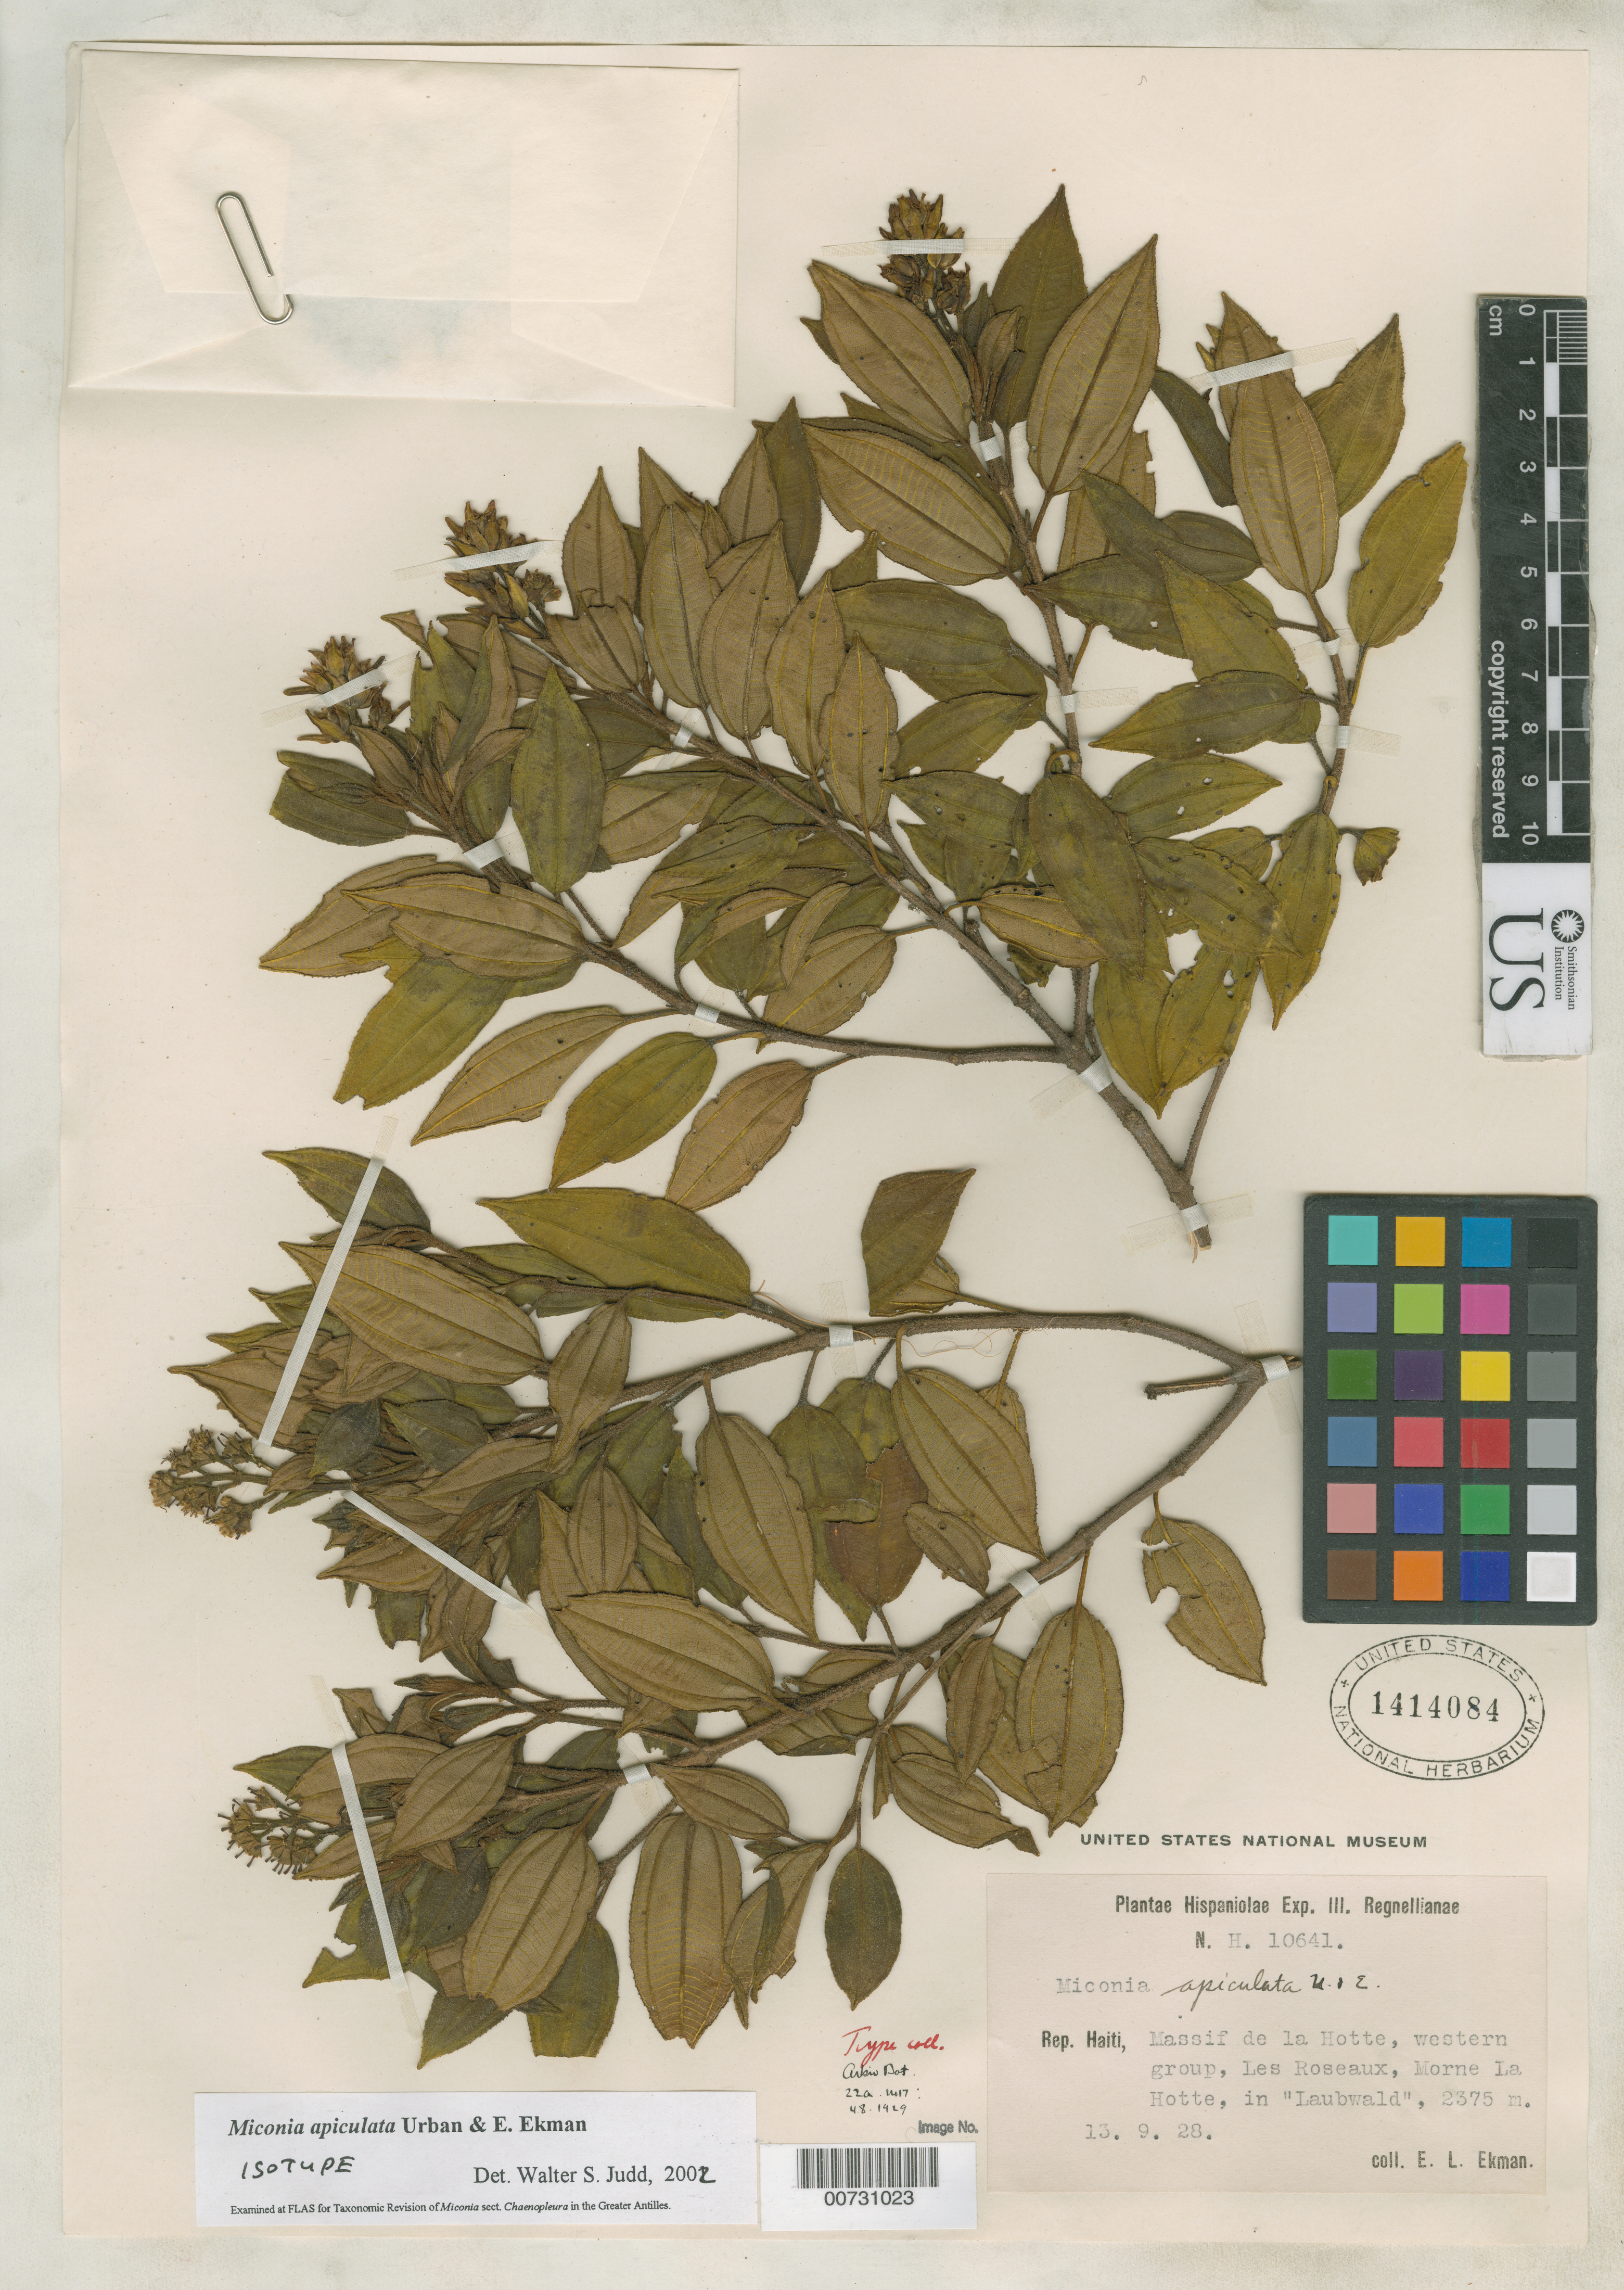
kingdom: Plantae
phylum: Tracheophyta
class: Magnoliopsida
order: Myrtales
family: Melastomataceae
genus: Miconia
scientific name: Miconia apiculata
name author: Urb. & Ekman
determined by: Judd, Walter S.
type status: Isotype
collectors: E. L. Ekman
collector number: H 10641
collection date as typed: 13 Sep 1928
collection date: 1928-09-13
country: Haiti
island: Hispaniola Island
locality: Massif de la Hotte, western group, Les Roseaux, Morne La Hotte, in "Laubwald".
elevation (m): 2375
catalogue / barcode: US 1414084